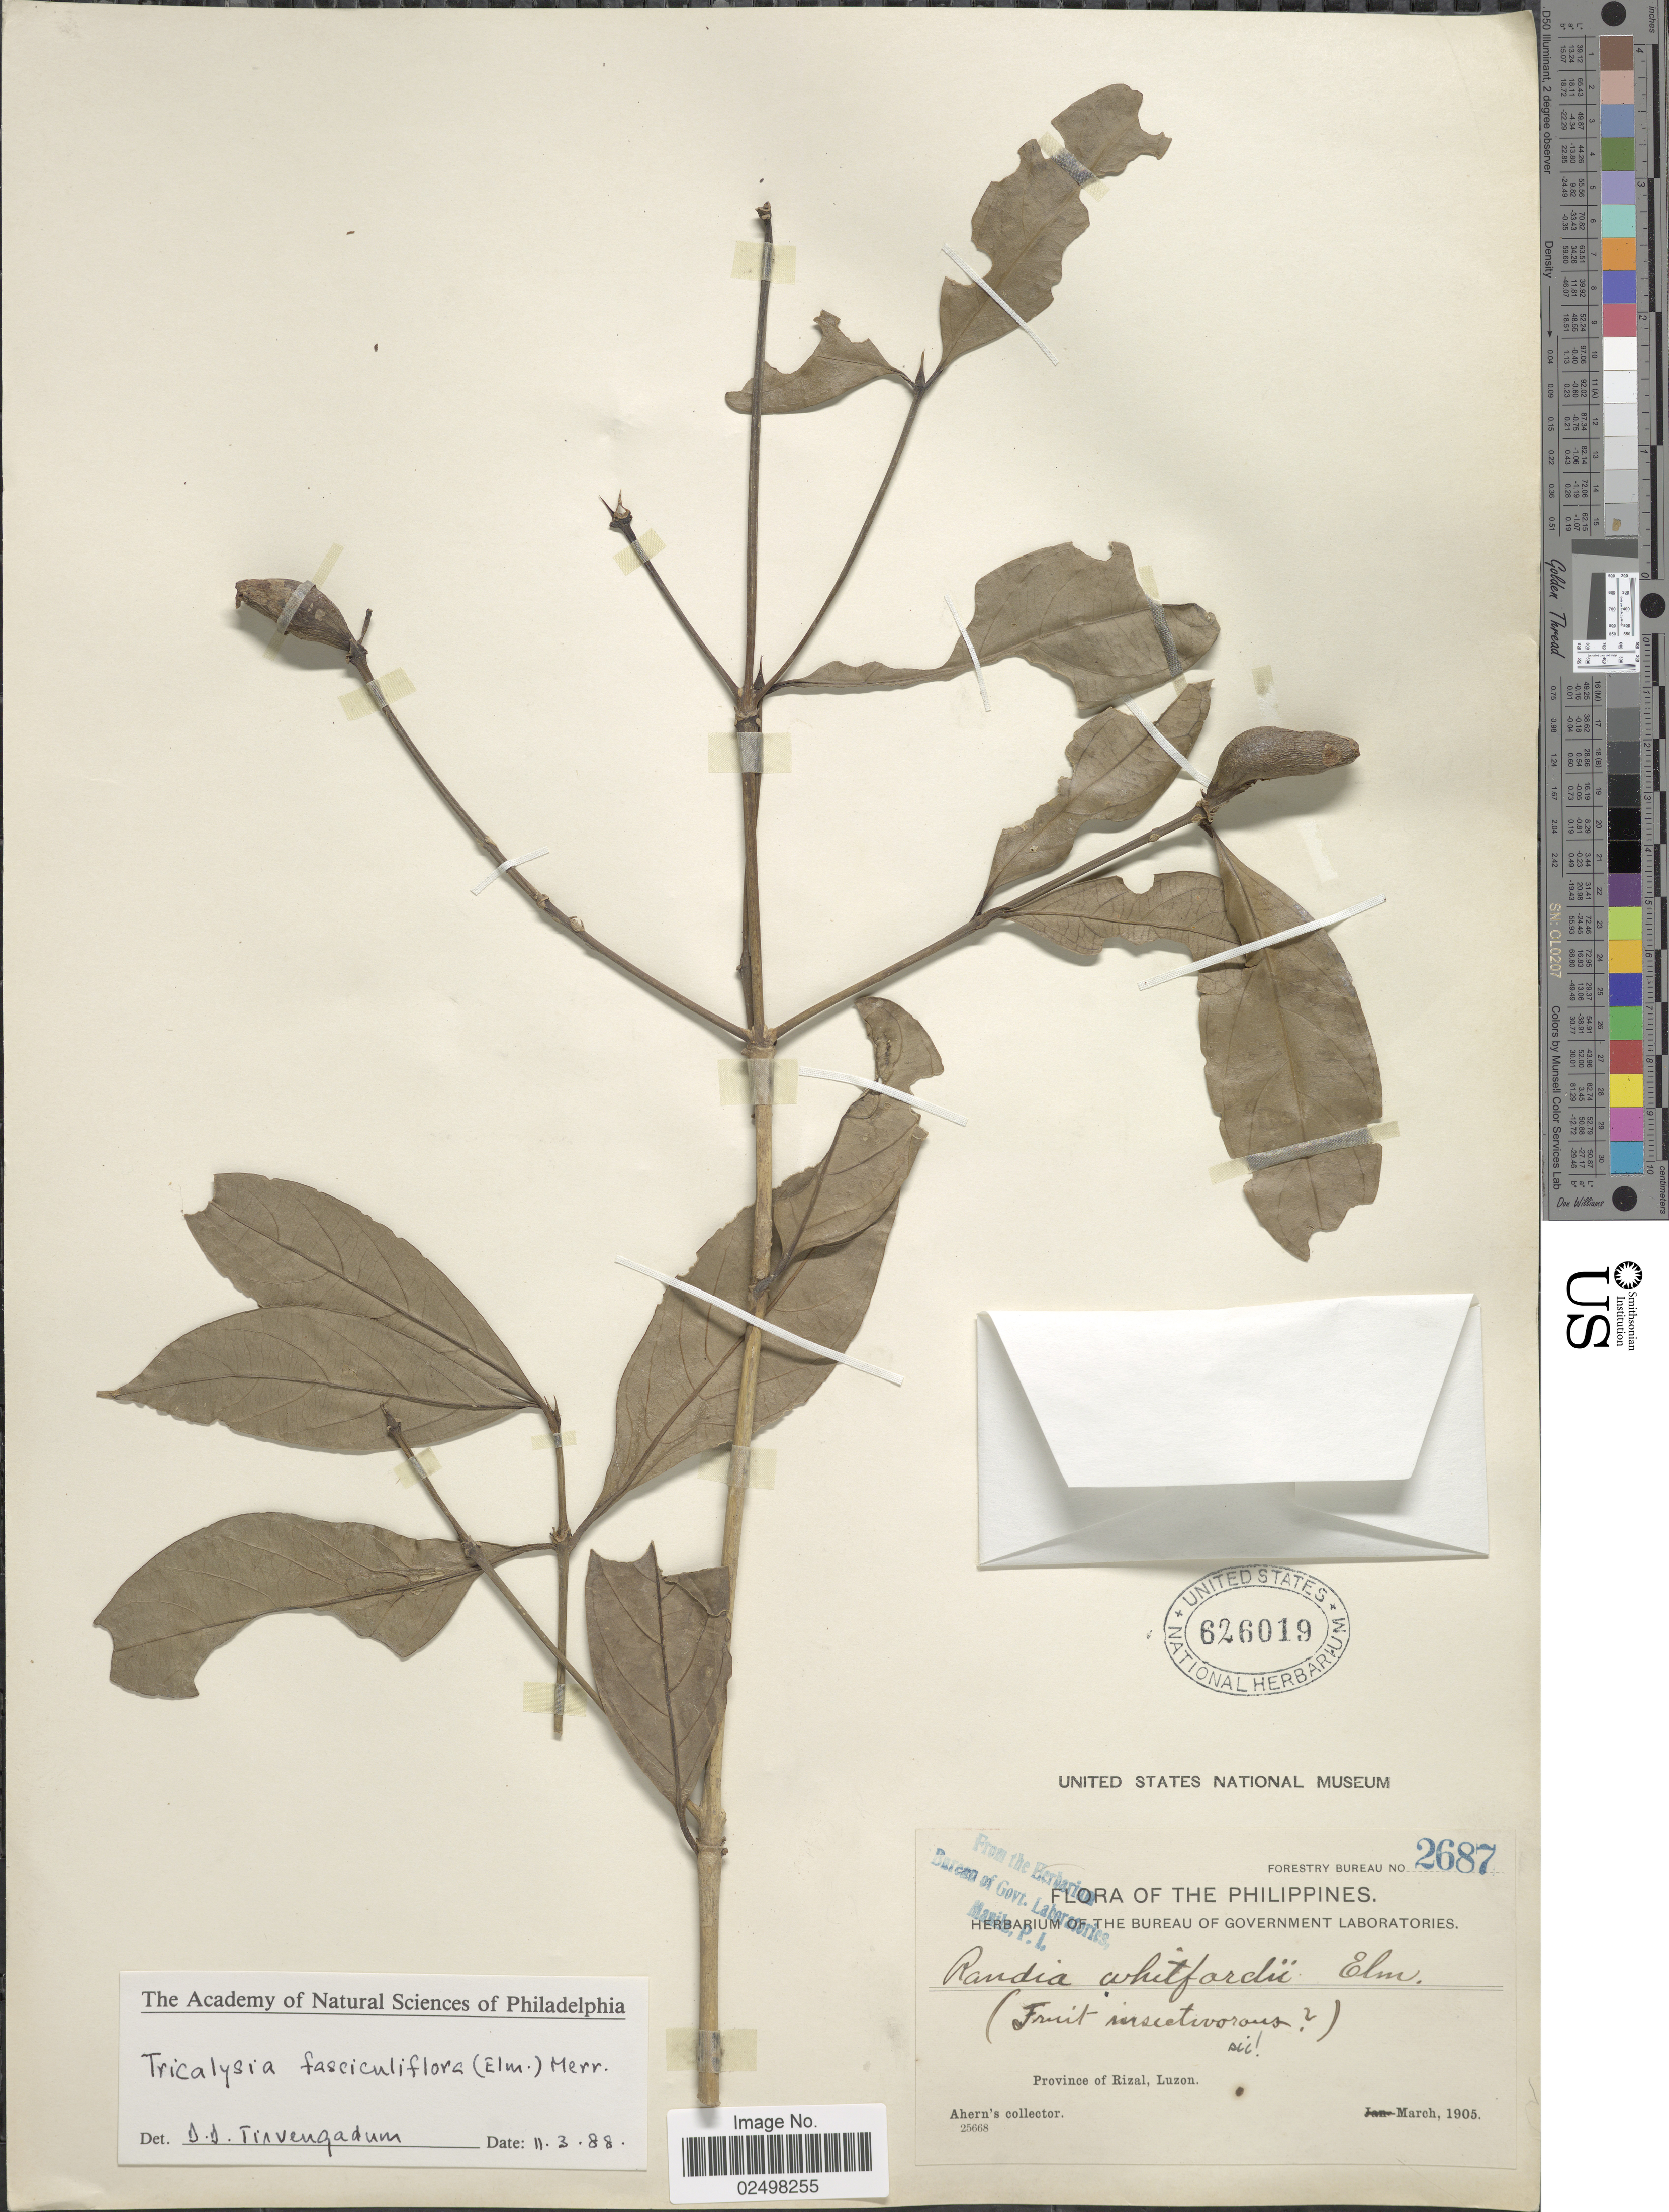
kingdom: Plantae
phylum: Tracheophyta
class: Magnoliopsida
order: Gentianales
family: Rubiaceae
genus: Tricalysia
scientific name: Tricalysia fasciculiflora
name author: (Elmer) Merr.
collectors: Ahern's collector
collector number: Forestry Bureau 2687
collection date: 1905-03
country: Philippines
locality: Province of Rizal, Luzon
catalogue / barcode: US 626019